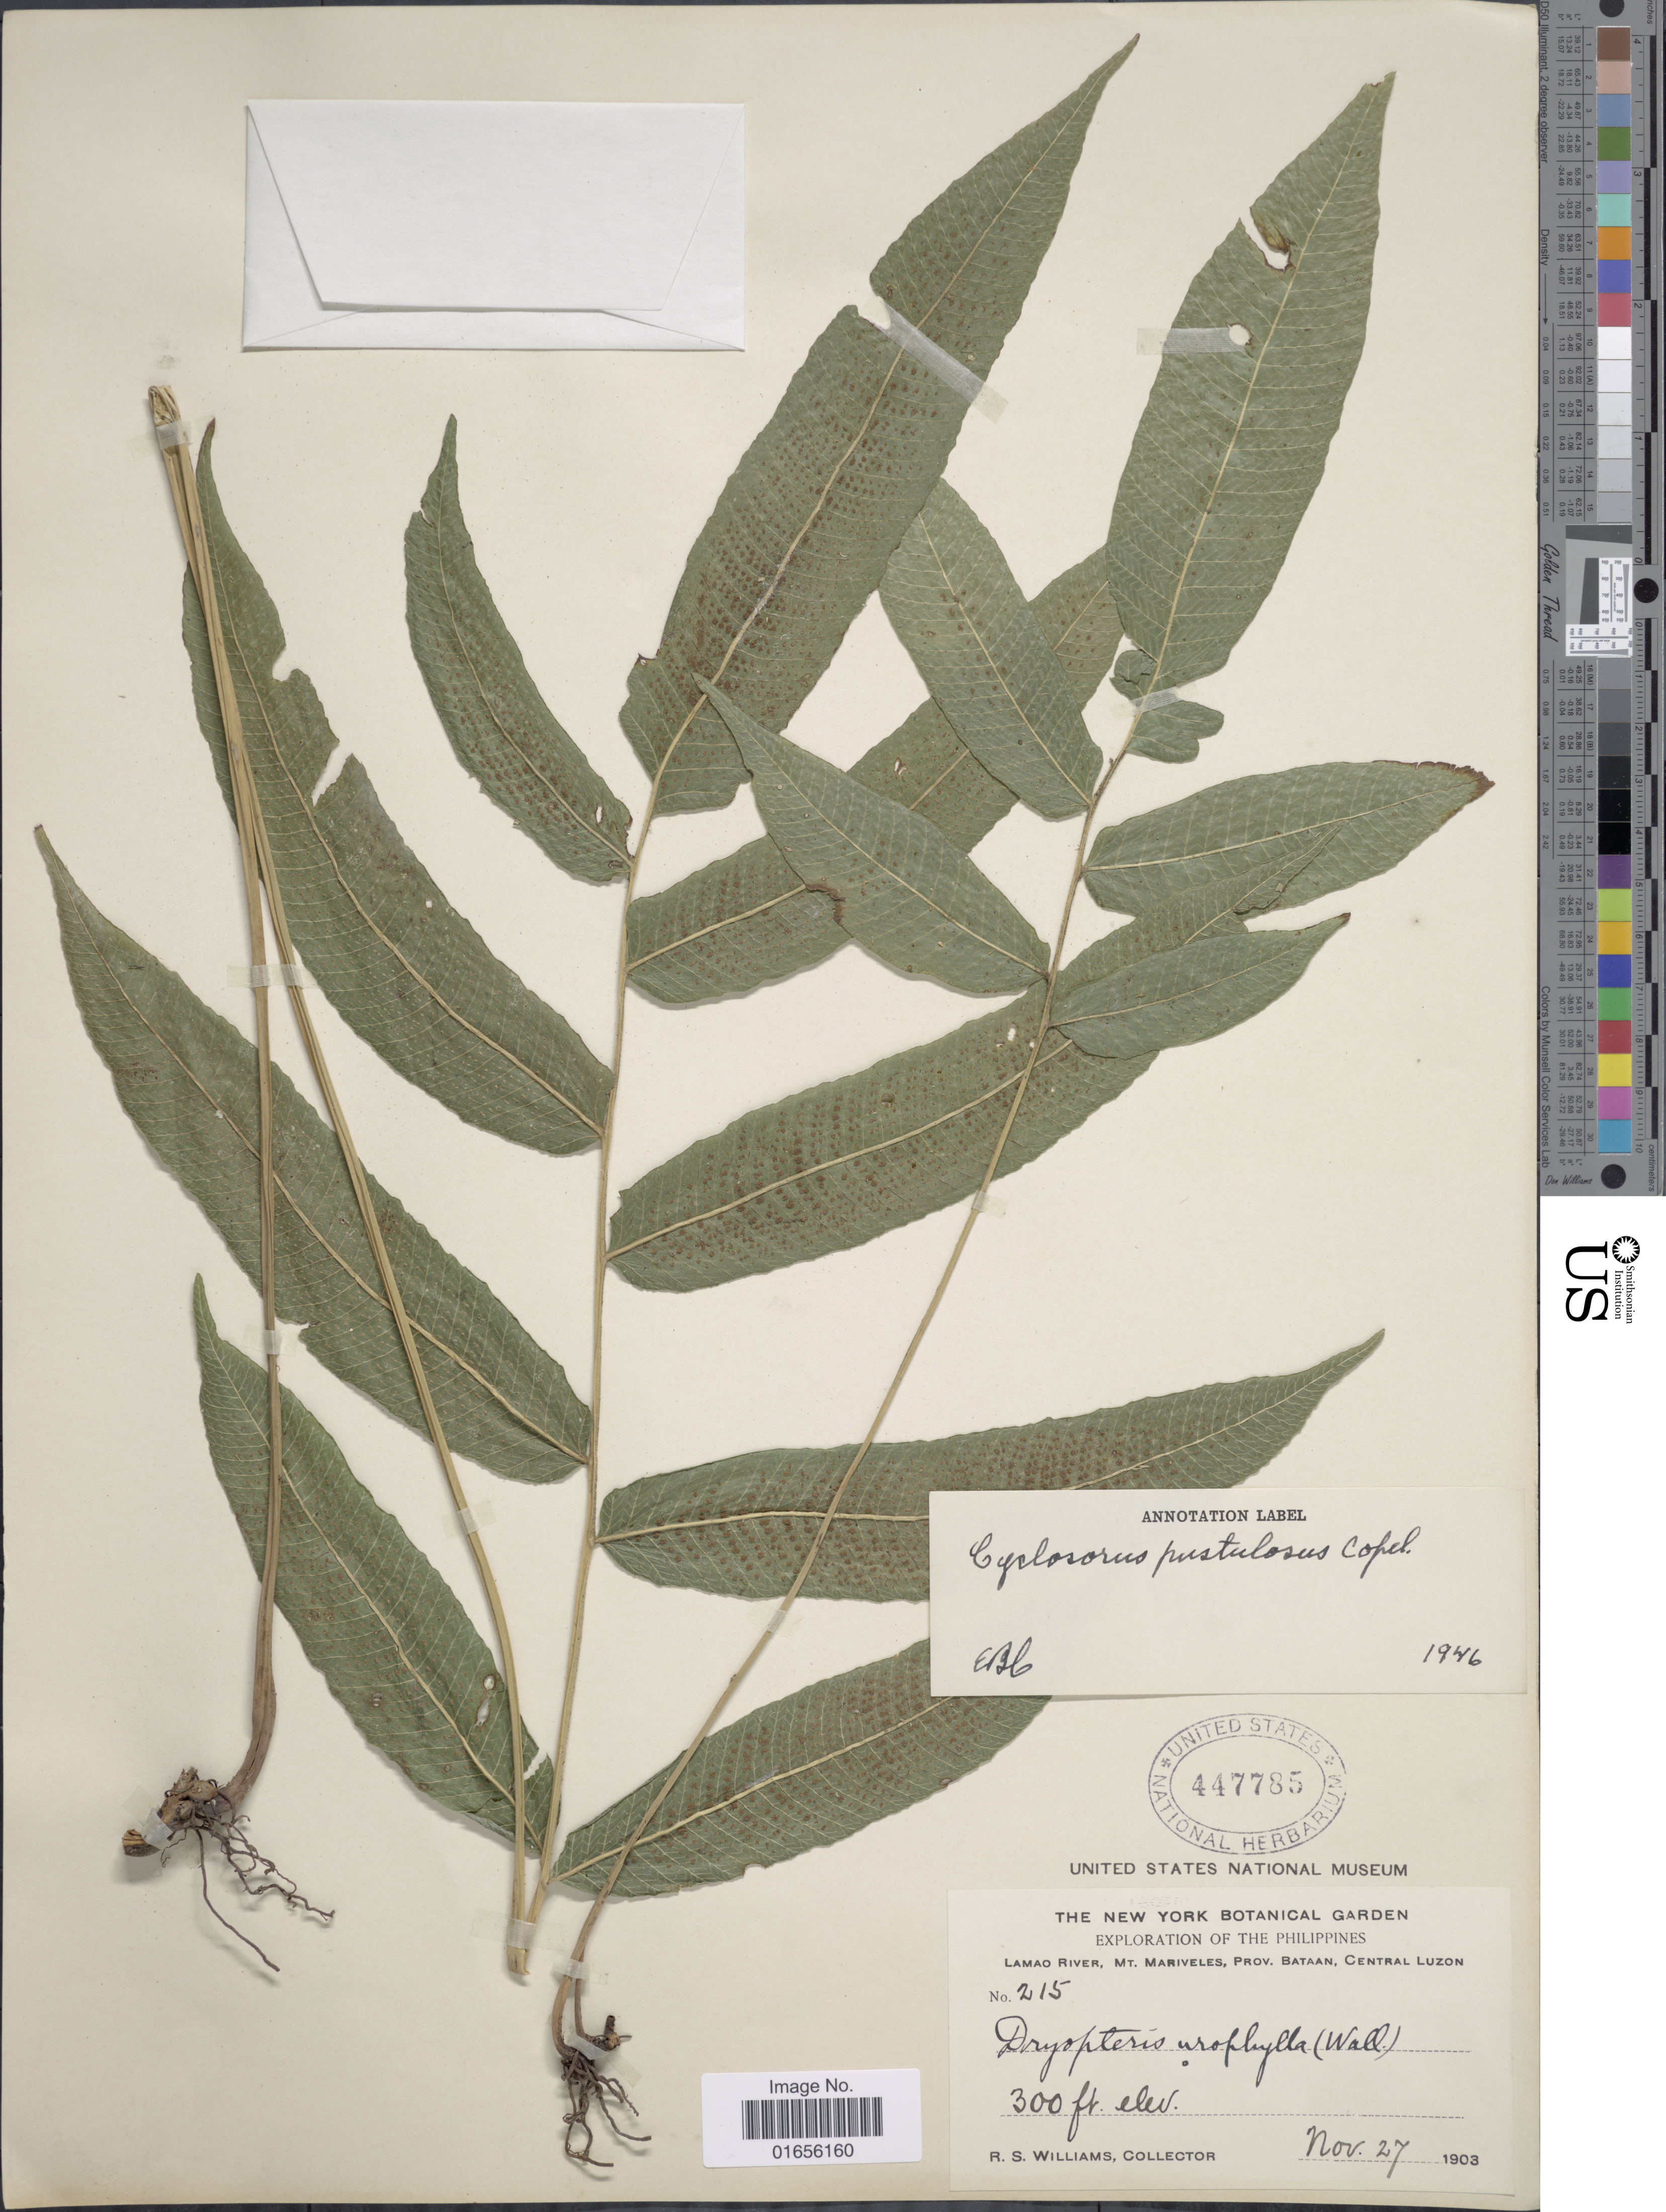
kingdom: Plantae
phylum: Tracheophyta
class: Polypodiopsida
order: Polypodiales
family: Thelypteridaceae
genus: Pronephrium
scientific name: Pronephrium gymnopteridifrons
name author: (Hayata) Holttum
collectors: R. S. Williams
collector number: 215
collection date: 1903-11-27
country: Philippines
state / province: Central Luzon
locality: The Philippines, Lamao River, Mt, Mariveles, prov. Bataan, Central Luzon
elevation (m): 91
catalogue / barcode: US 447785